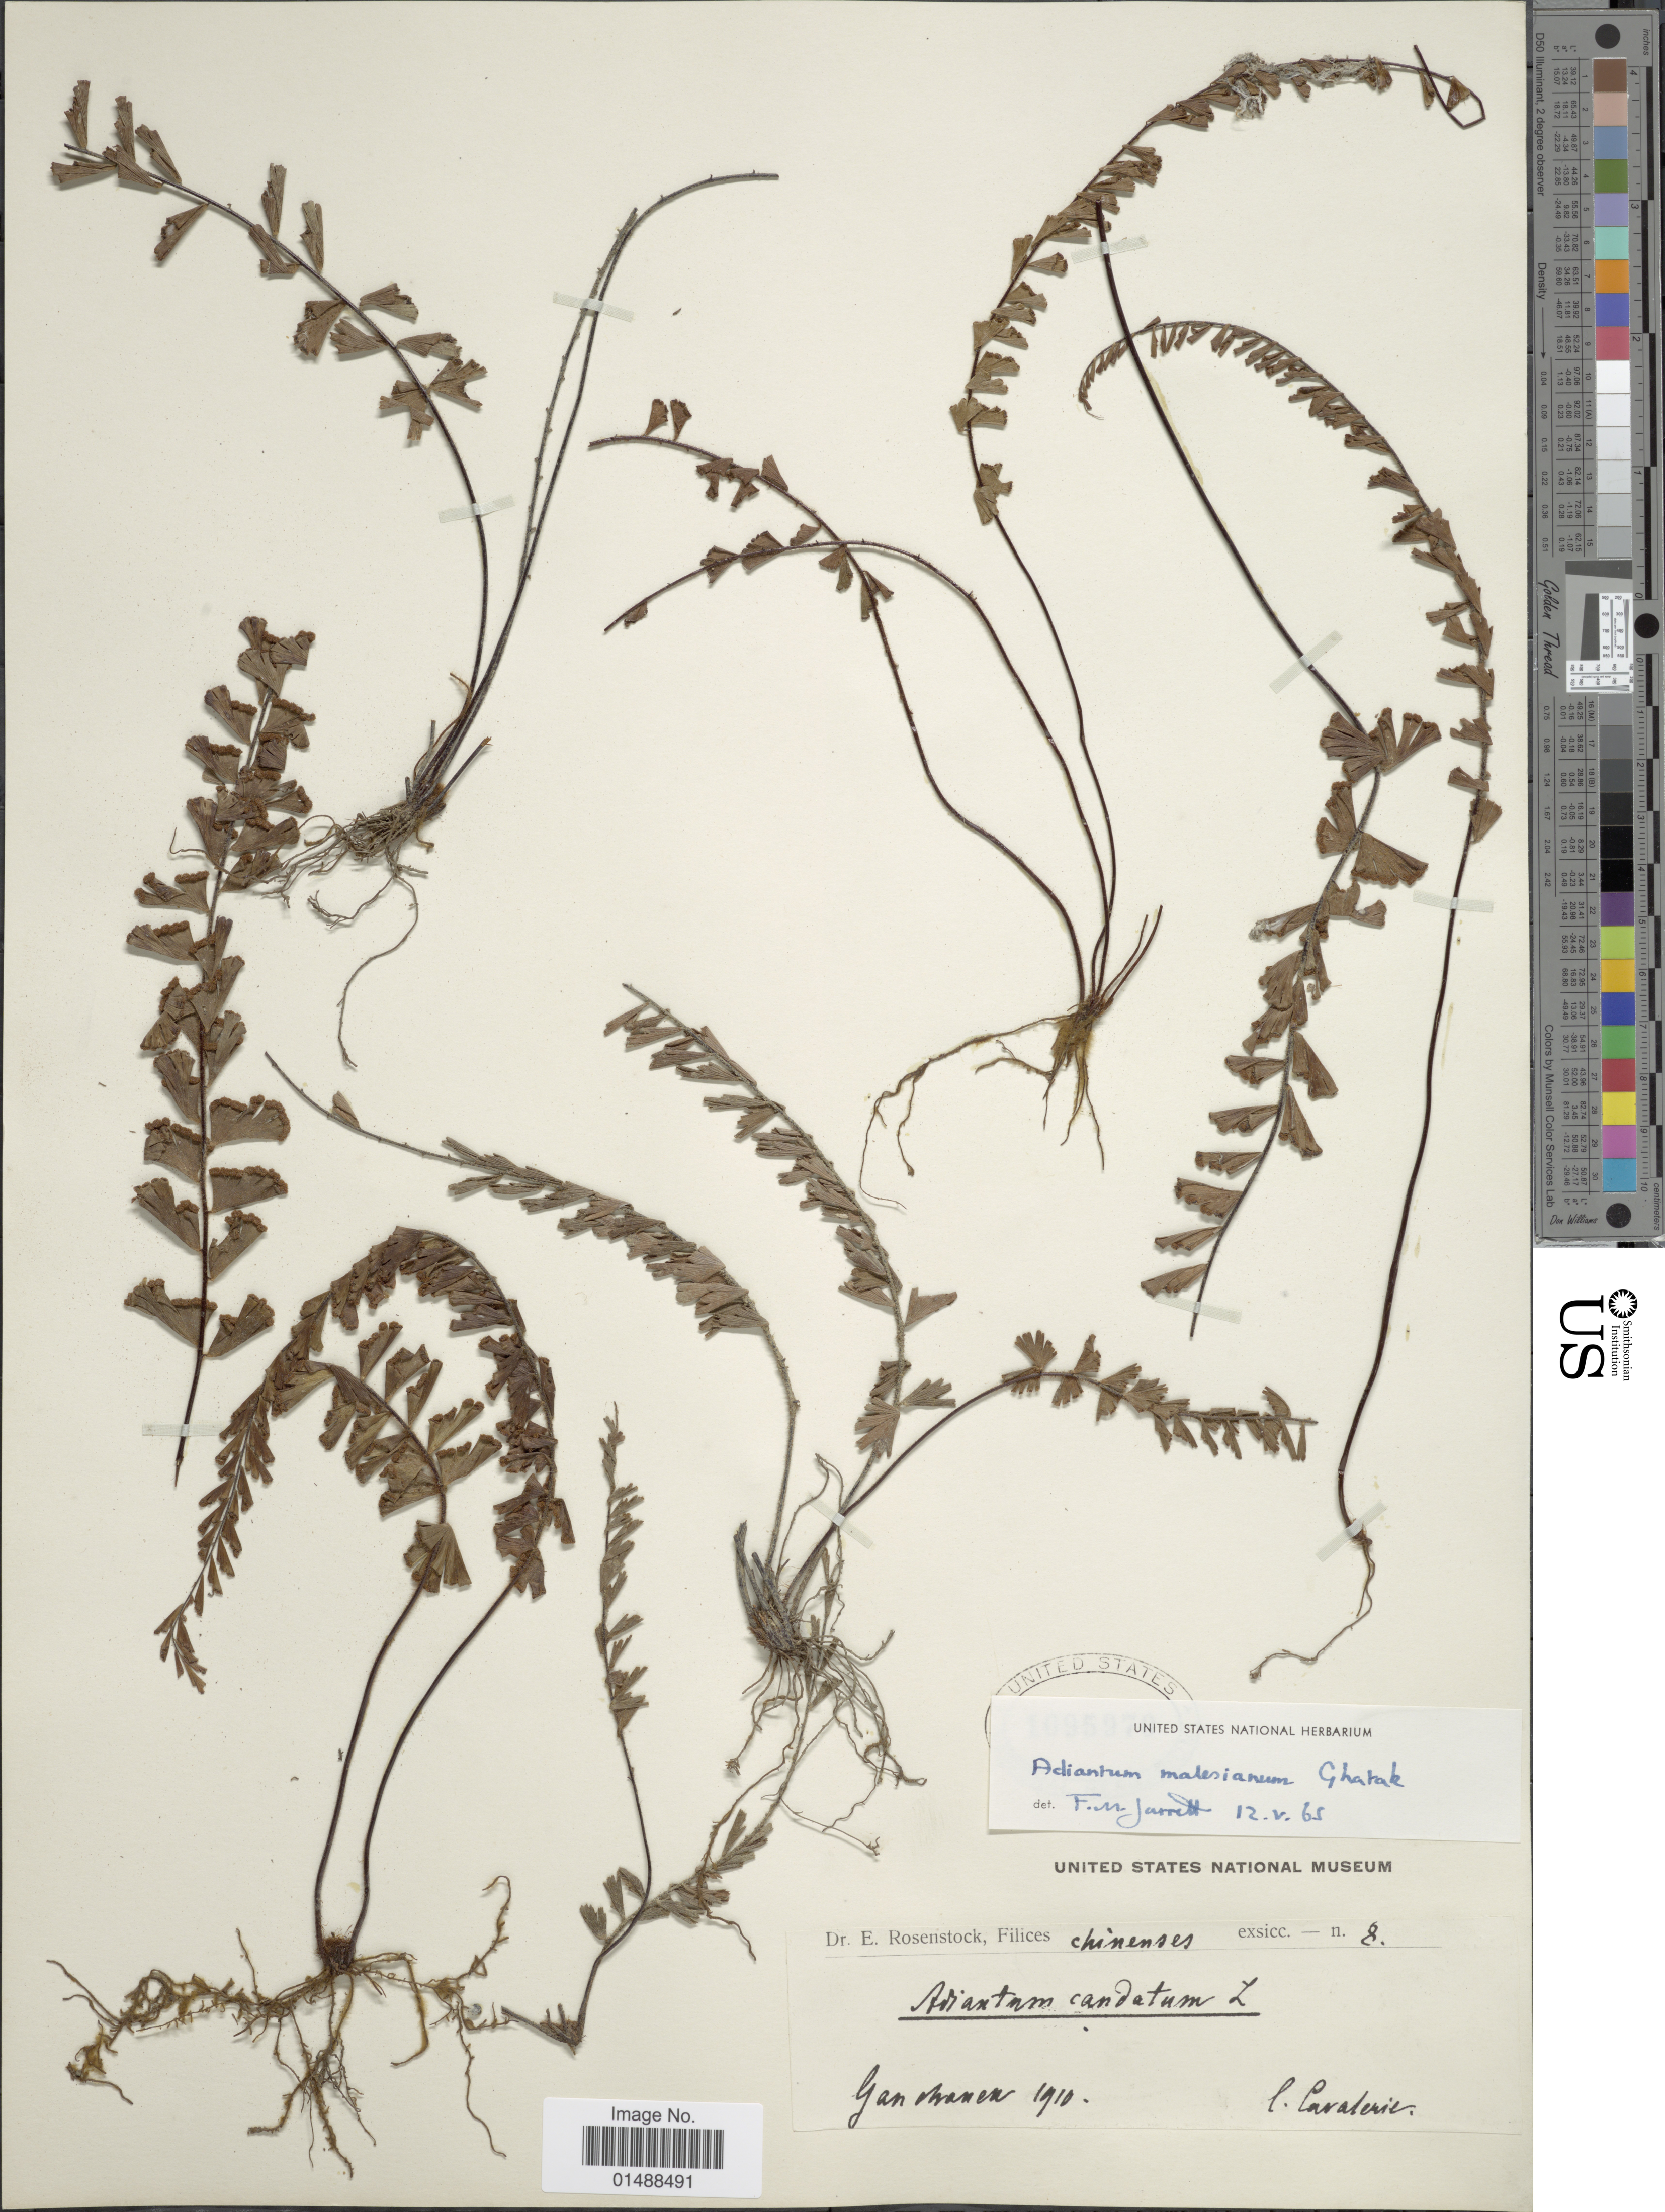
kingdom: Plantae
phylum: Tracheophyta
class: Polypodiopsida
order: Polypodiales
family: Pteridaceae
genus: Adiantum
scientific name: Adiantum malesianum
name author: J. Ghatak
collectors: -. Cavalerie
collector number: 8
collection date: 1910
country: China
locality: Chinenses, Ganchanen. [interpreted]